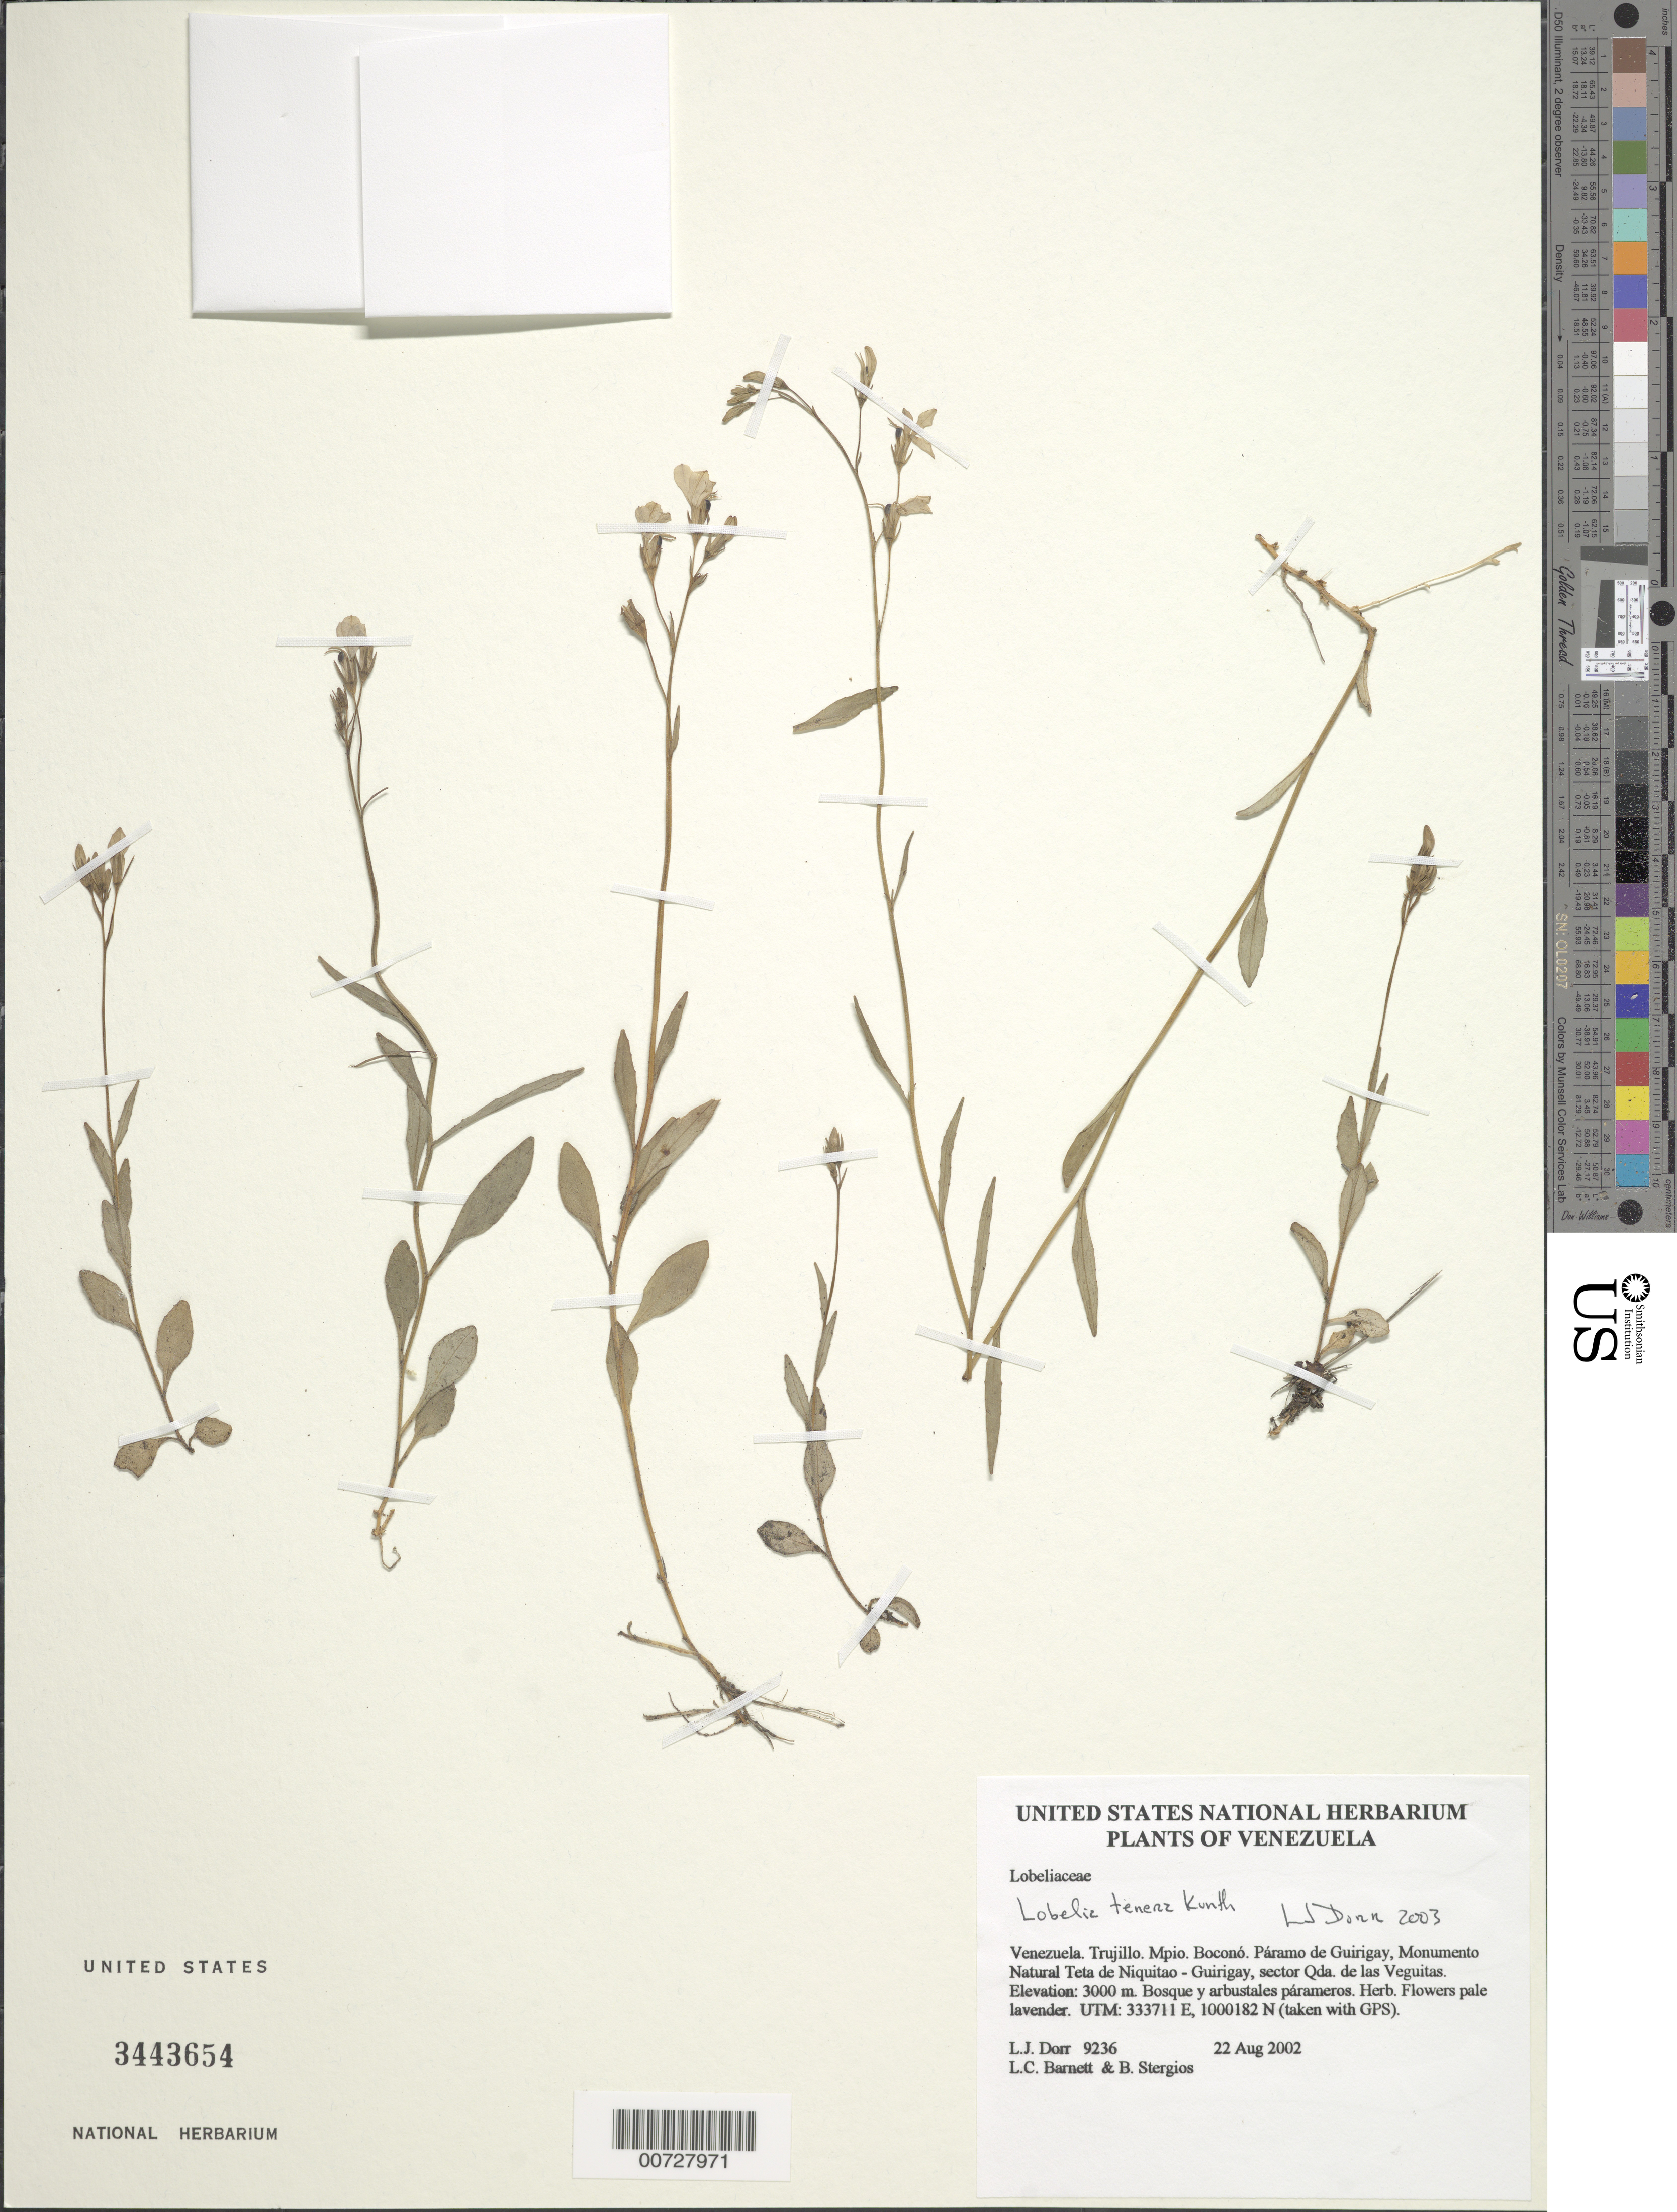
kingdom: Plantae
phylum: Tracheophyta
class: Magnoliopsida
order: Asterales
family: Campanulaceae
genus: Lobelia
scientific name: Lobelia tenera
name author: Kunth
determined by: Dorr, L. J., (BOT), Smithsonian Institution - National Museum of Natural History (UNITED STATES)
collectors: L. J. Dorr, L. C. Barnett & B. G. Stergios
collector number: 9236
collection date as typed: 22 Aug 2002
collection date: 2002-08-22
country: Venezuela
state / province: Trujillo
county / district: Boconó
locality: Páramo de Guirigay, Monumento Natural Teta de Niquitao - Guirigay, sector Las Veguitas.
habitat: Bosque y arbustales párameros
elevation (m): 3000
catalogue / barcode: US 3443654